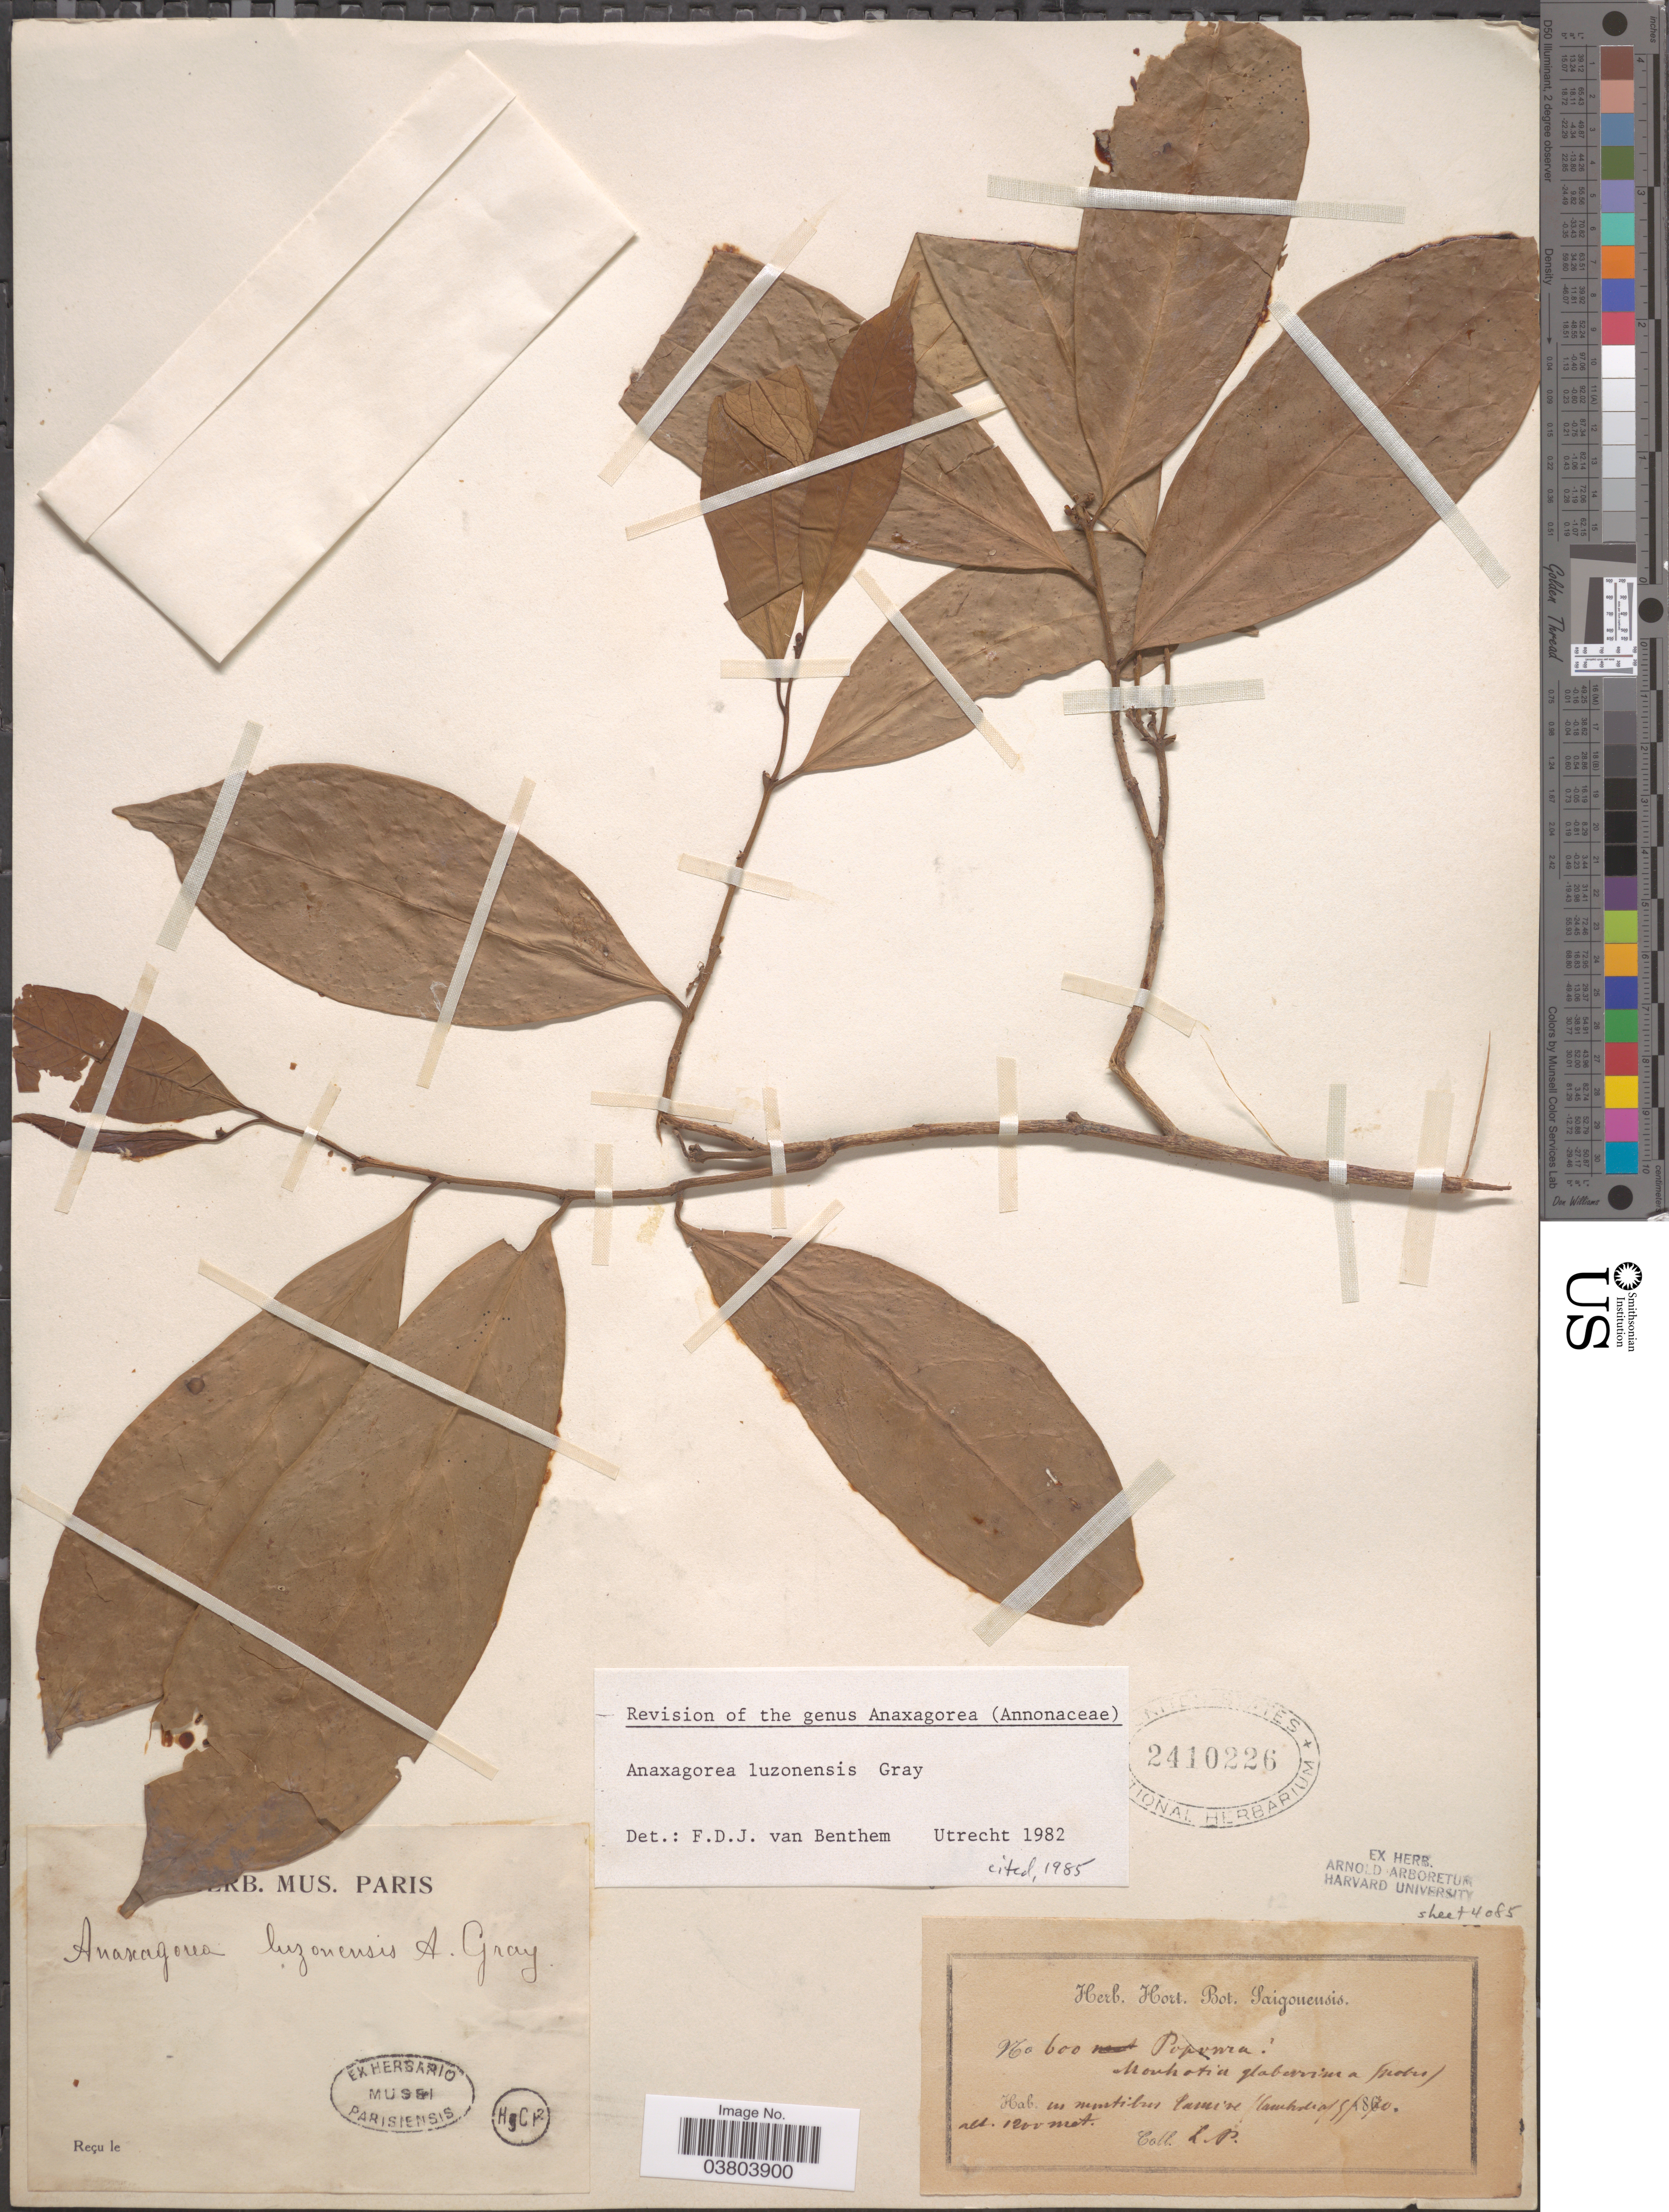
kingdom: Plantae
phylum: Tracheophyta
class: Magnoliopsida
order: Magnoliales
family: Annonaceae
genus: Anaxagorea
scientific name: Anaxagorea luzonensis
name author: A. Gray in Wilkes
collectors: L. P.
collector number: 600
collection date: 1870-05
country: Cambodia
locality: In montibus Lamire [interpreted] (Cambodia).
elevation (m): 1200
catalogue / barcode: US 2410226